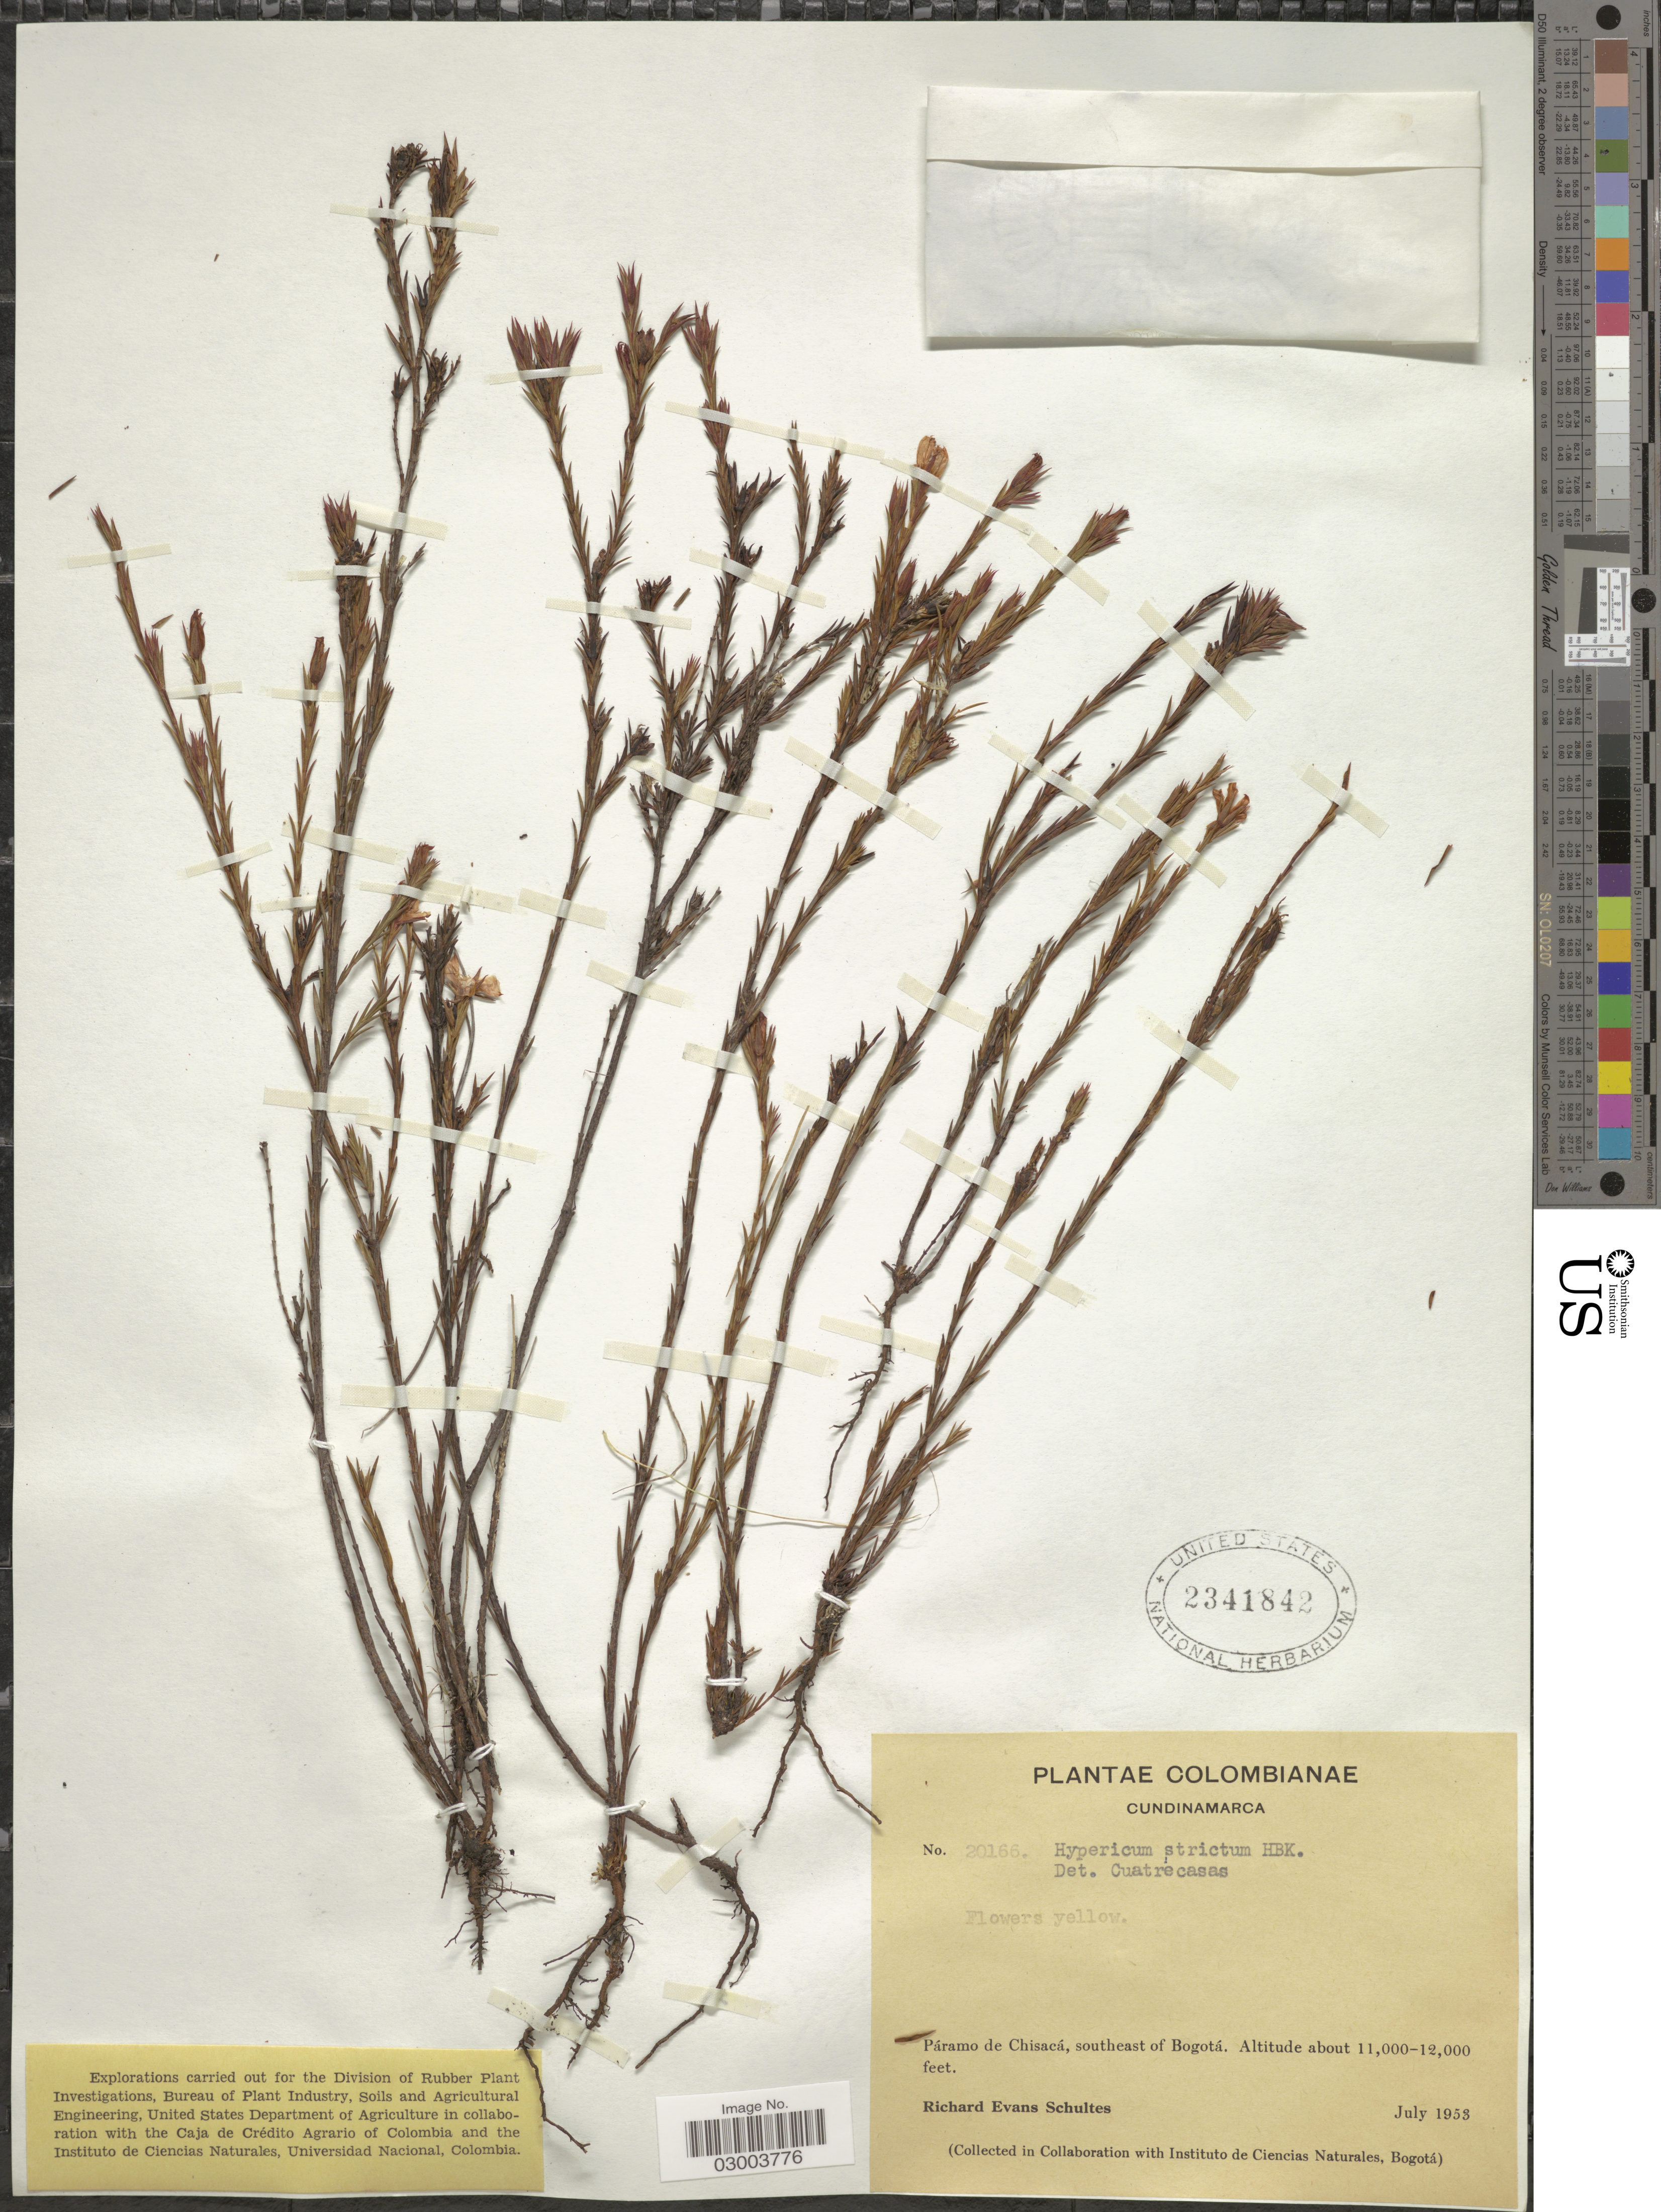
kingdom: Plantae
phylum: Tracheophyta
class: Magnoliopsida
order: Malpighiales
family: Hypericaceae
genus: Hypericum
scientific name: Hypericum strictum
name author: Kunth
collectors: R. E. Schultes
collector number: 20166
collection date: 1953-07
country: Colombia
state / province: Cundinamarca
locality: Páramo de Chisacá, southeast of Bogotá.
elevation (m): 3353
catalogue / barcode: US 2341842